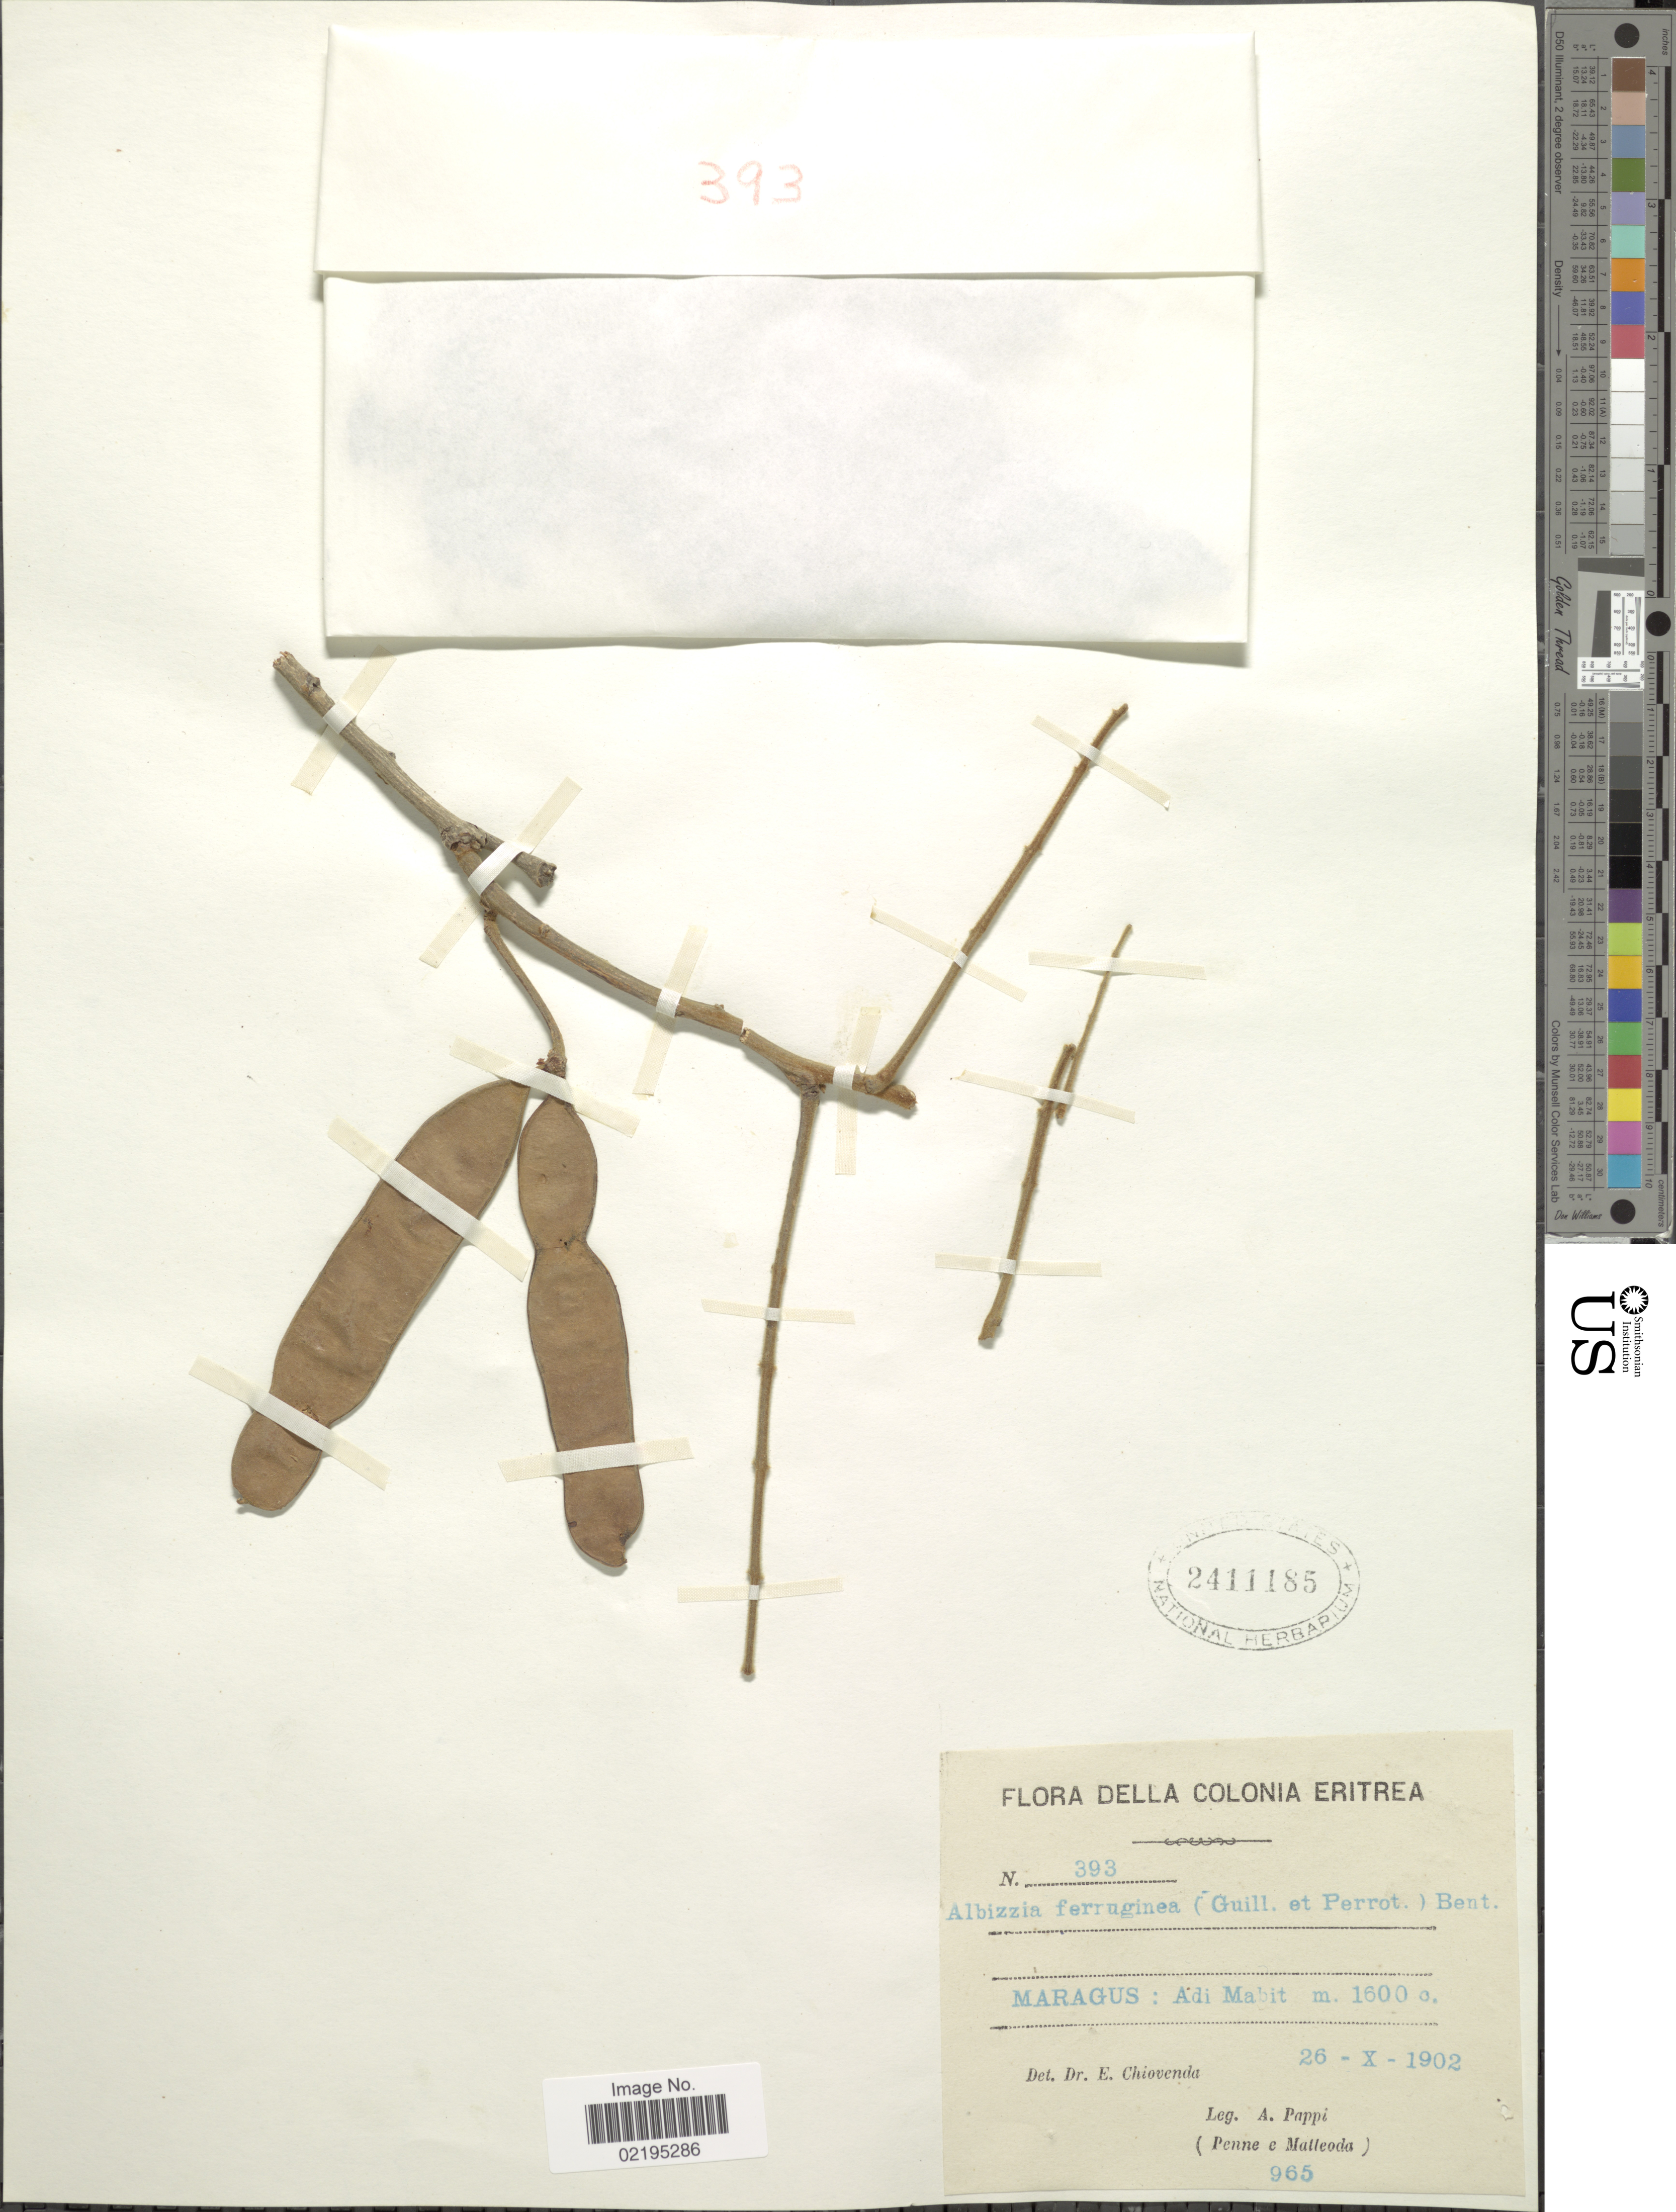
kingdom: Plantae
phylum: Tracheophyta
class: Magnoliopsida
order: Fabales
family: Fabaceae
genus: Albizia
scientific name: Albizia ferruginea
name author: (Guill. & Perr.) Benth.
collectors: A. Pappi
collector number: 393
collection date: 1902-10-26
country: Eritrea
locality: Maragus: Adi Mabit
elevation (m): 1600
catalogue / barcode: US 2411185